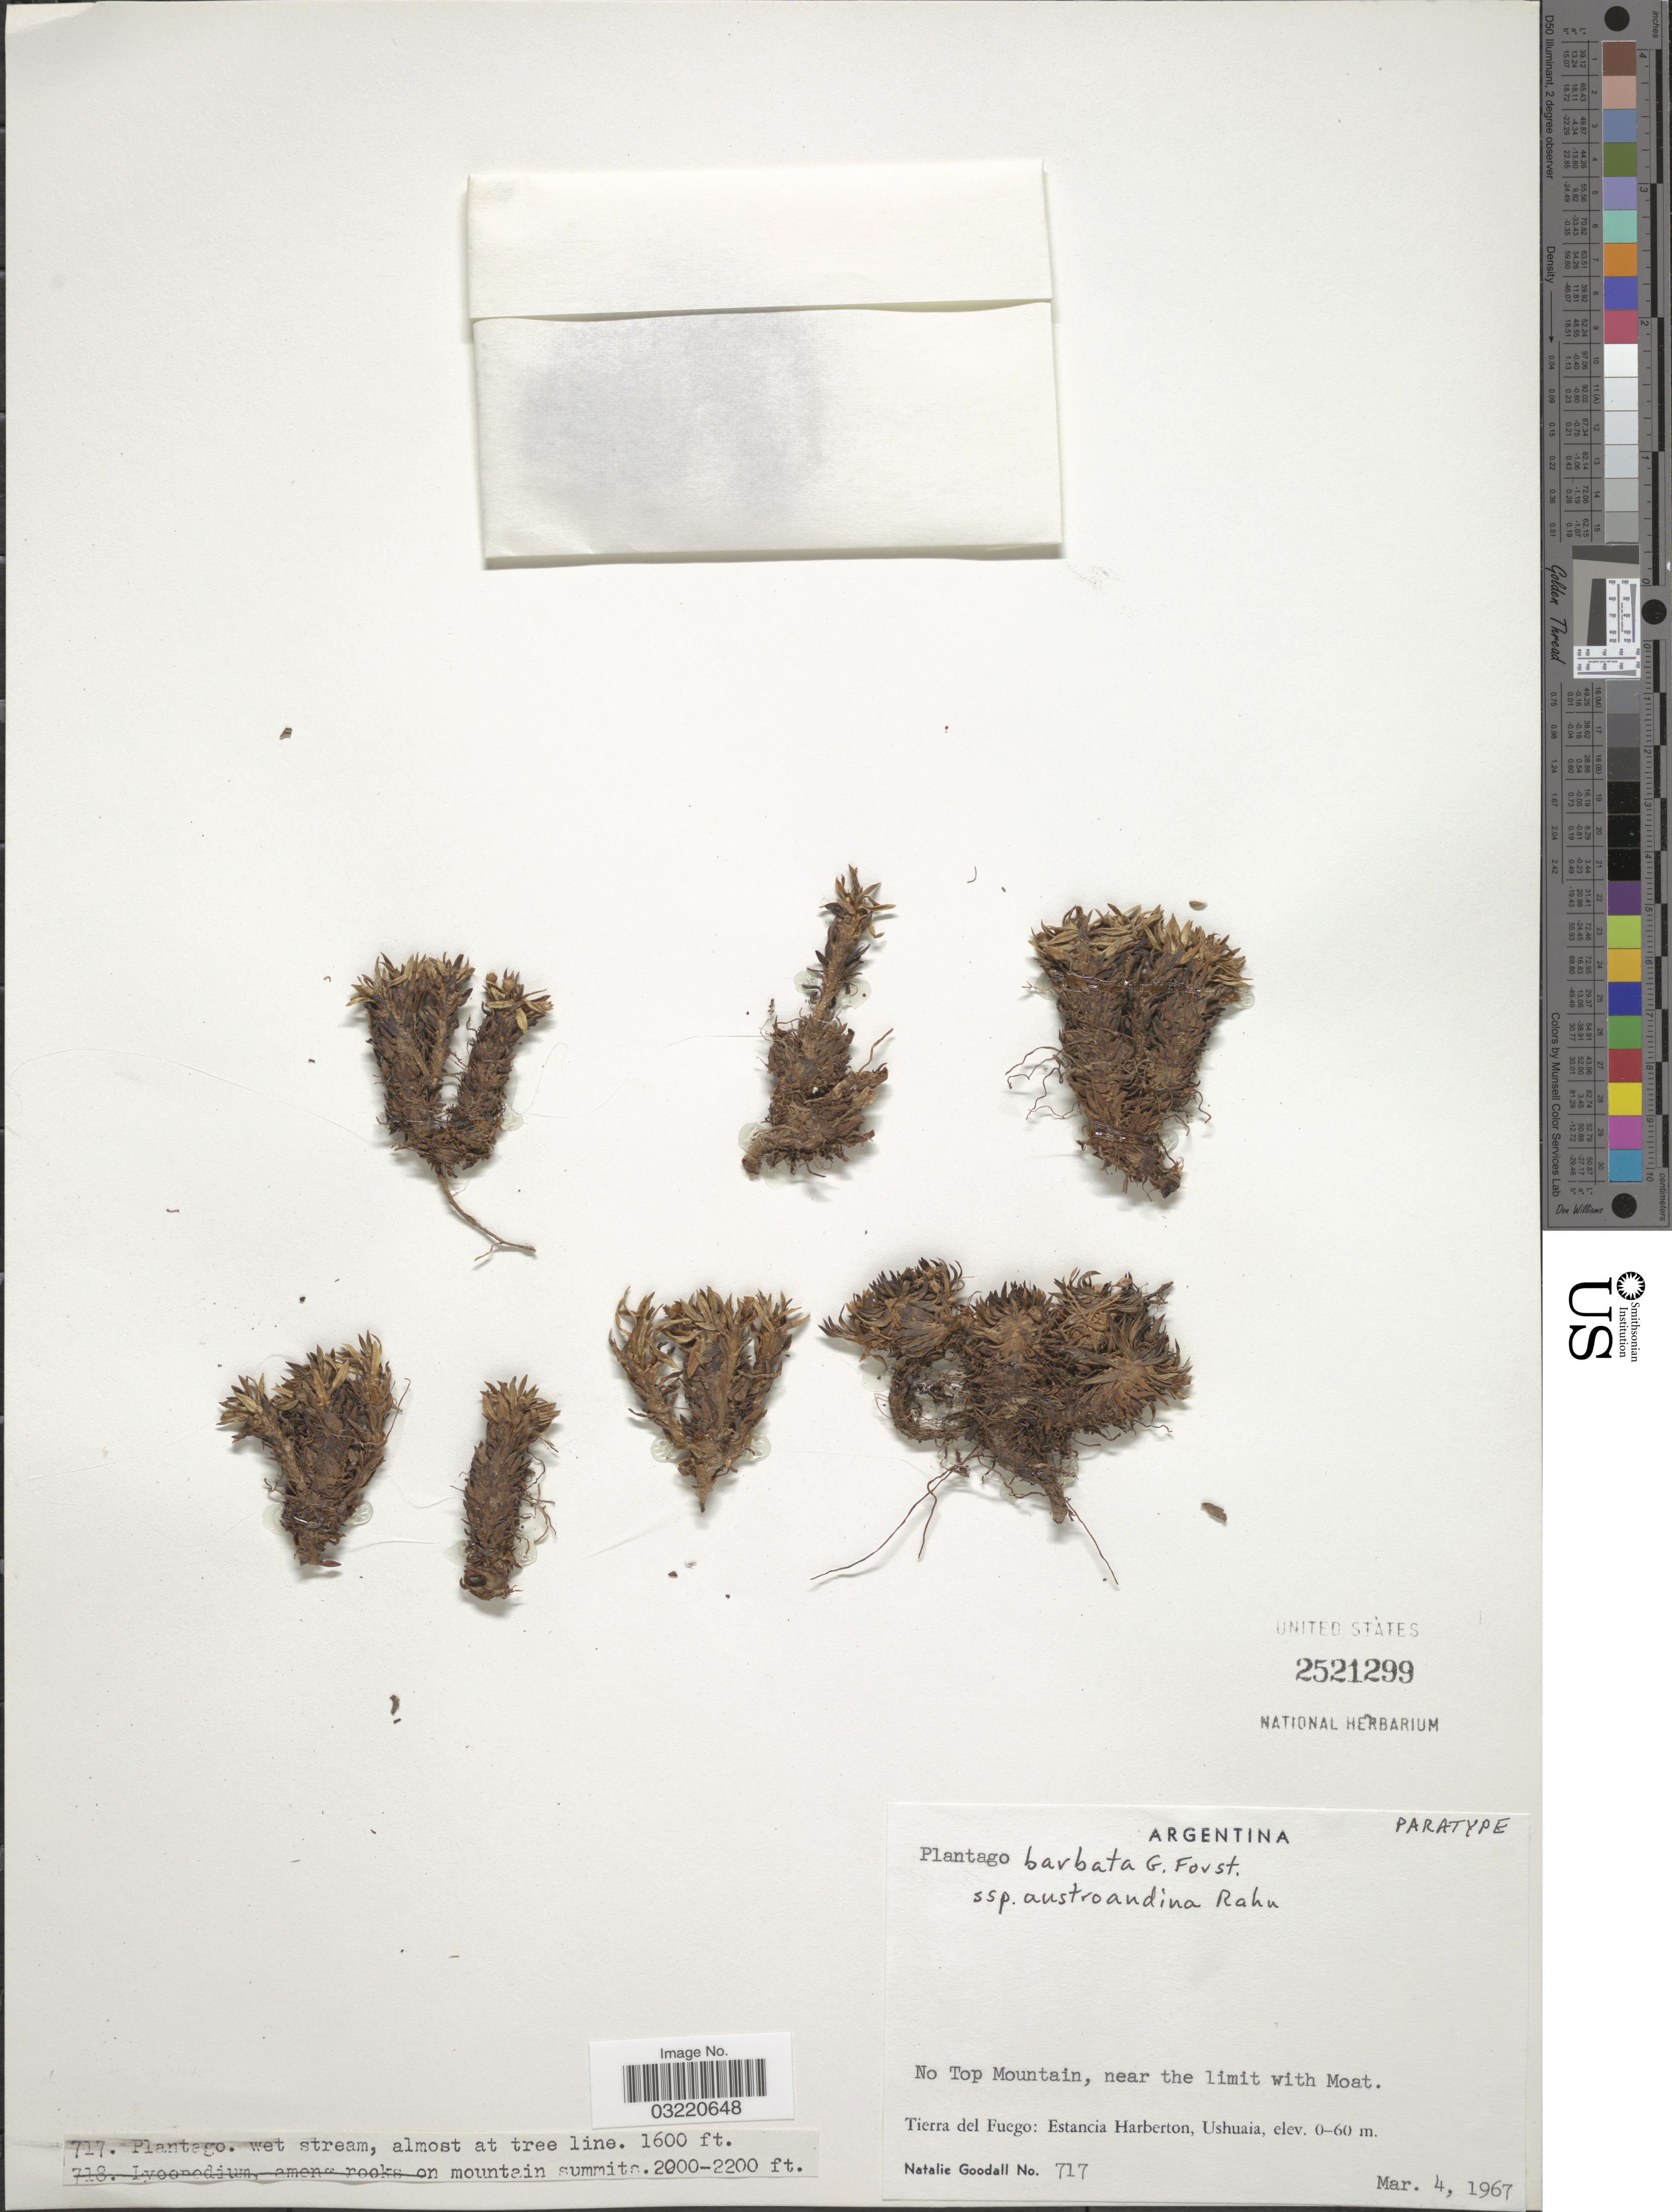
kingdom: Plantae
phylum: Tracheophyta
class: Magnoliopsida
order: Lamiales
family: Plantaginaceae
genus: Plantago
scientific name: Plantago barbata subsp. austroandina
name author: Rahn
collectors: N. Goodall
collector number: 717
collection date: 1967-03-04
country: Argentina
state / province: Tierra del Fuego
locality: Estancia Harberton, Ushuaia. Mountain summit.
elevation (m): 488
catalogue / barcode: US 2521299